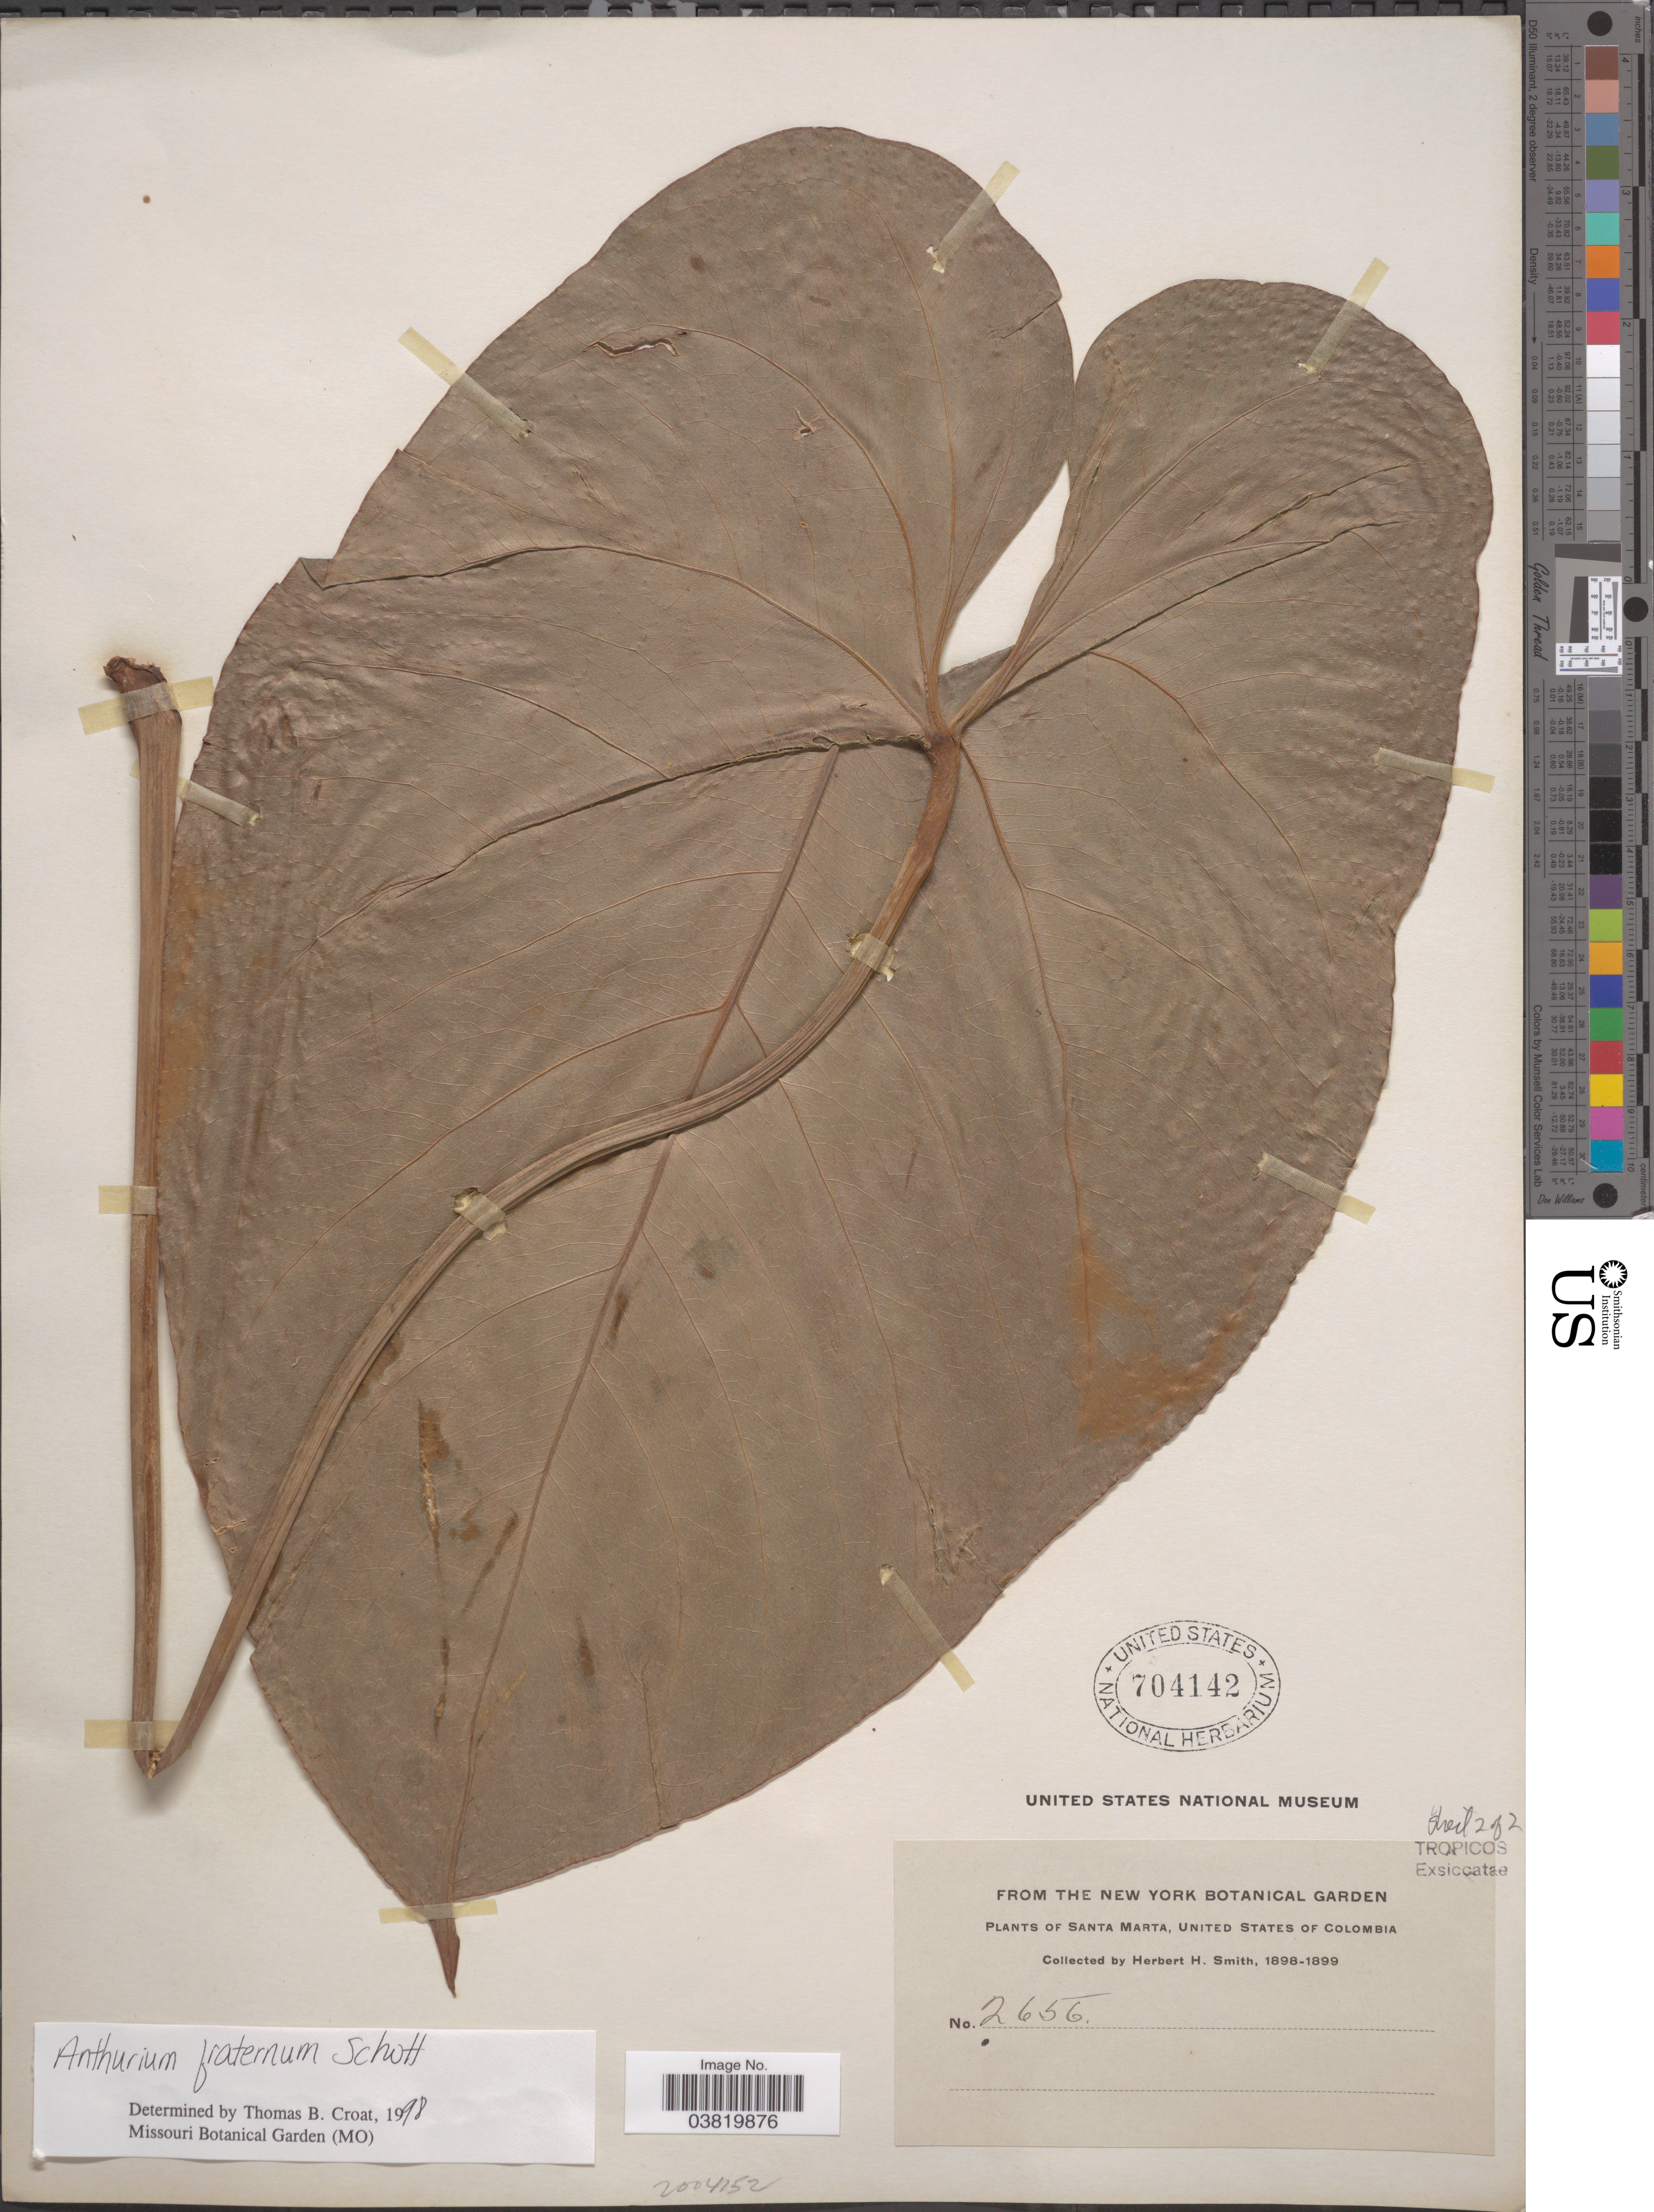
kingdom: Plantae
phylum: Tracheophyta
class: Liliopsida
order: Alismatales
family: Araceae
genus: Anthurium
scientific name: Anthurium fraternum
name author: Schott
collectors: Herbert H. Smith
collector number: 2656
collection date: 1898/1899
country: Colombia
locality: Santa Marta, United States of Colombia.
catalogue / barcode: US 704142